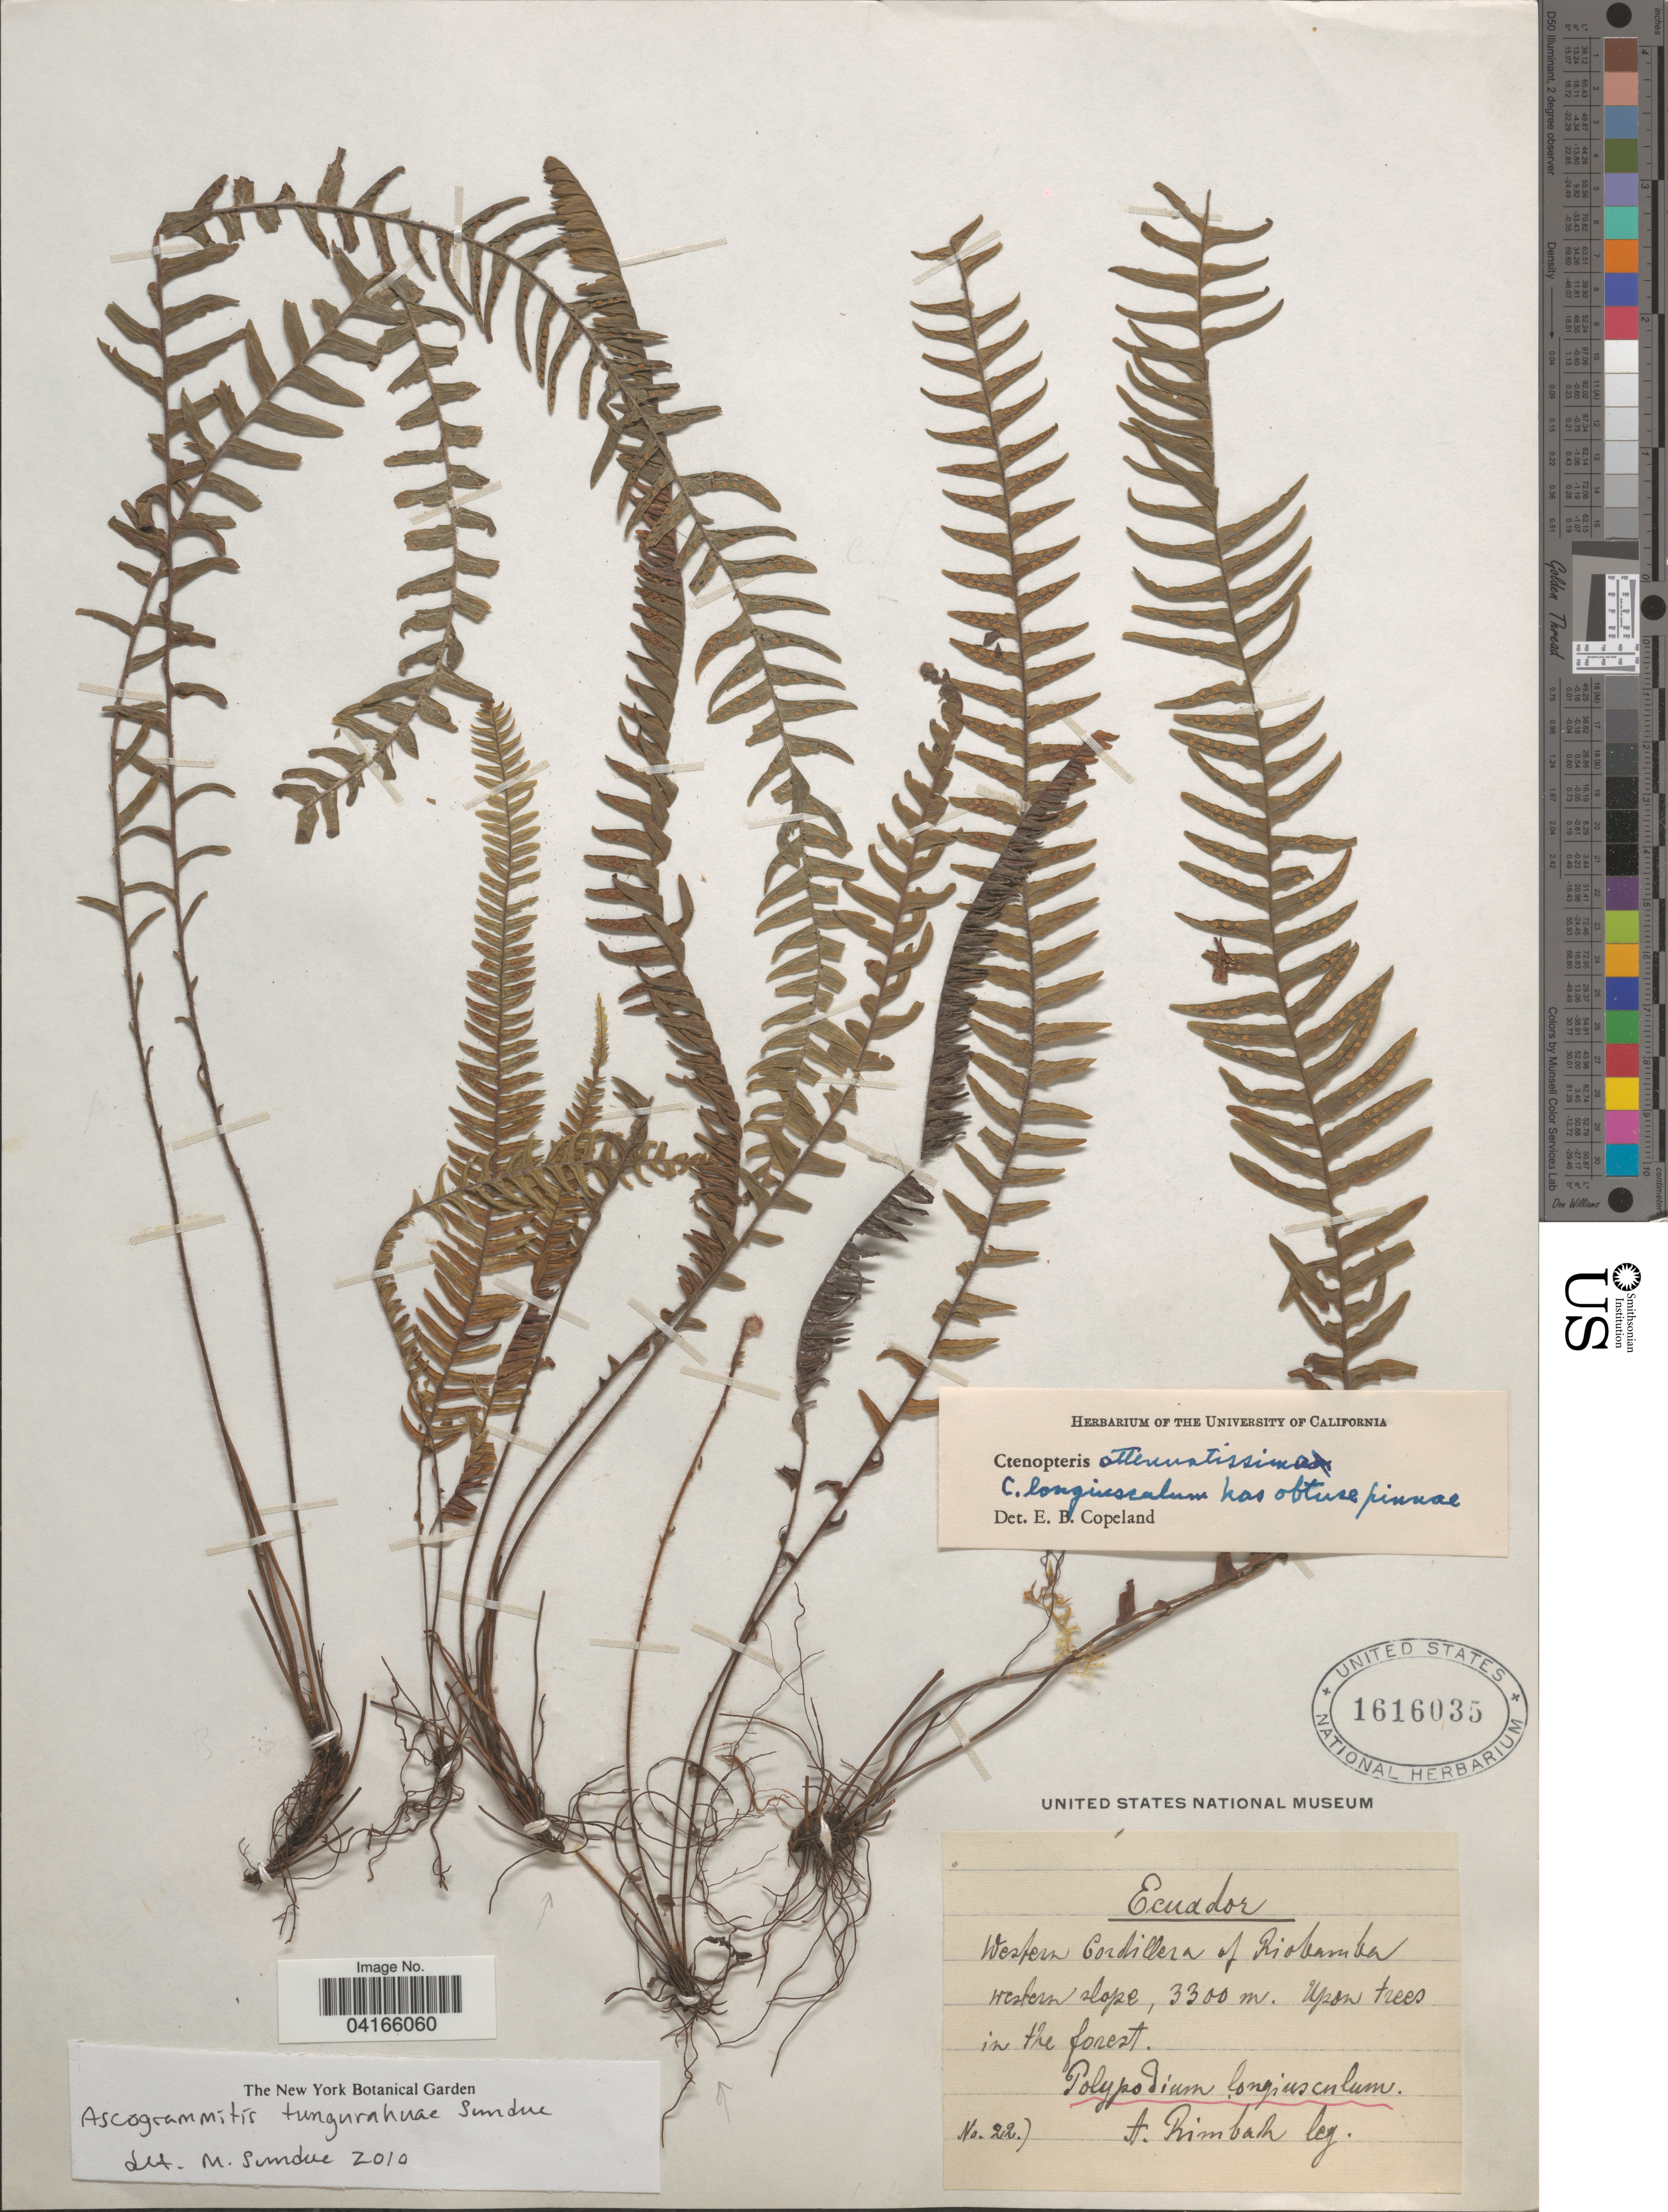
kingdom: Plantae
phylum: Tracheophyta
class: Polypodiopsida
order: Polypodiales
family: Polypodiaceae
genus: Ascogrammitis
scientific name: Ascogrammitis tungurahuae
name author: Sundue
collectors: A. Rimbach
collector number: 22.7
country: Ecuador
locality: Western Cordillera of Riobamba western slope.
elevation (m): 3300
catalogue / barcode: US 1616035